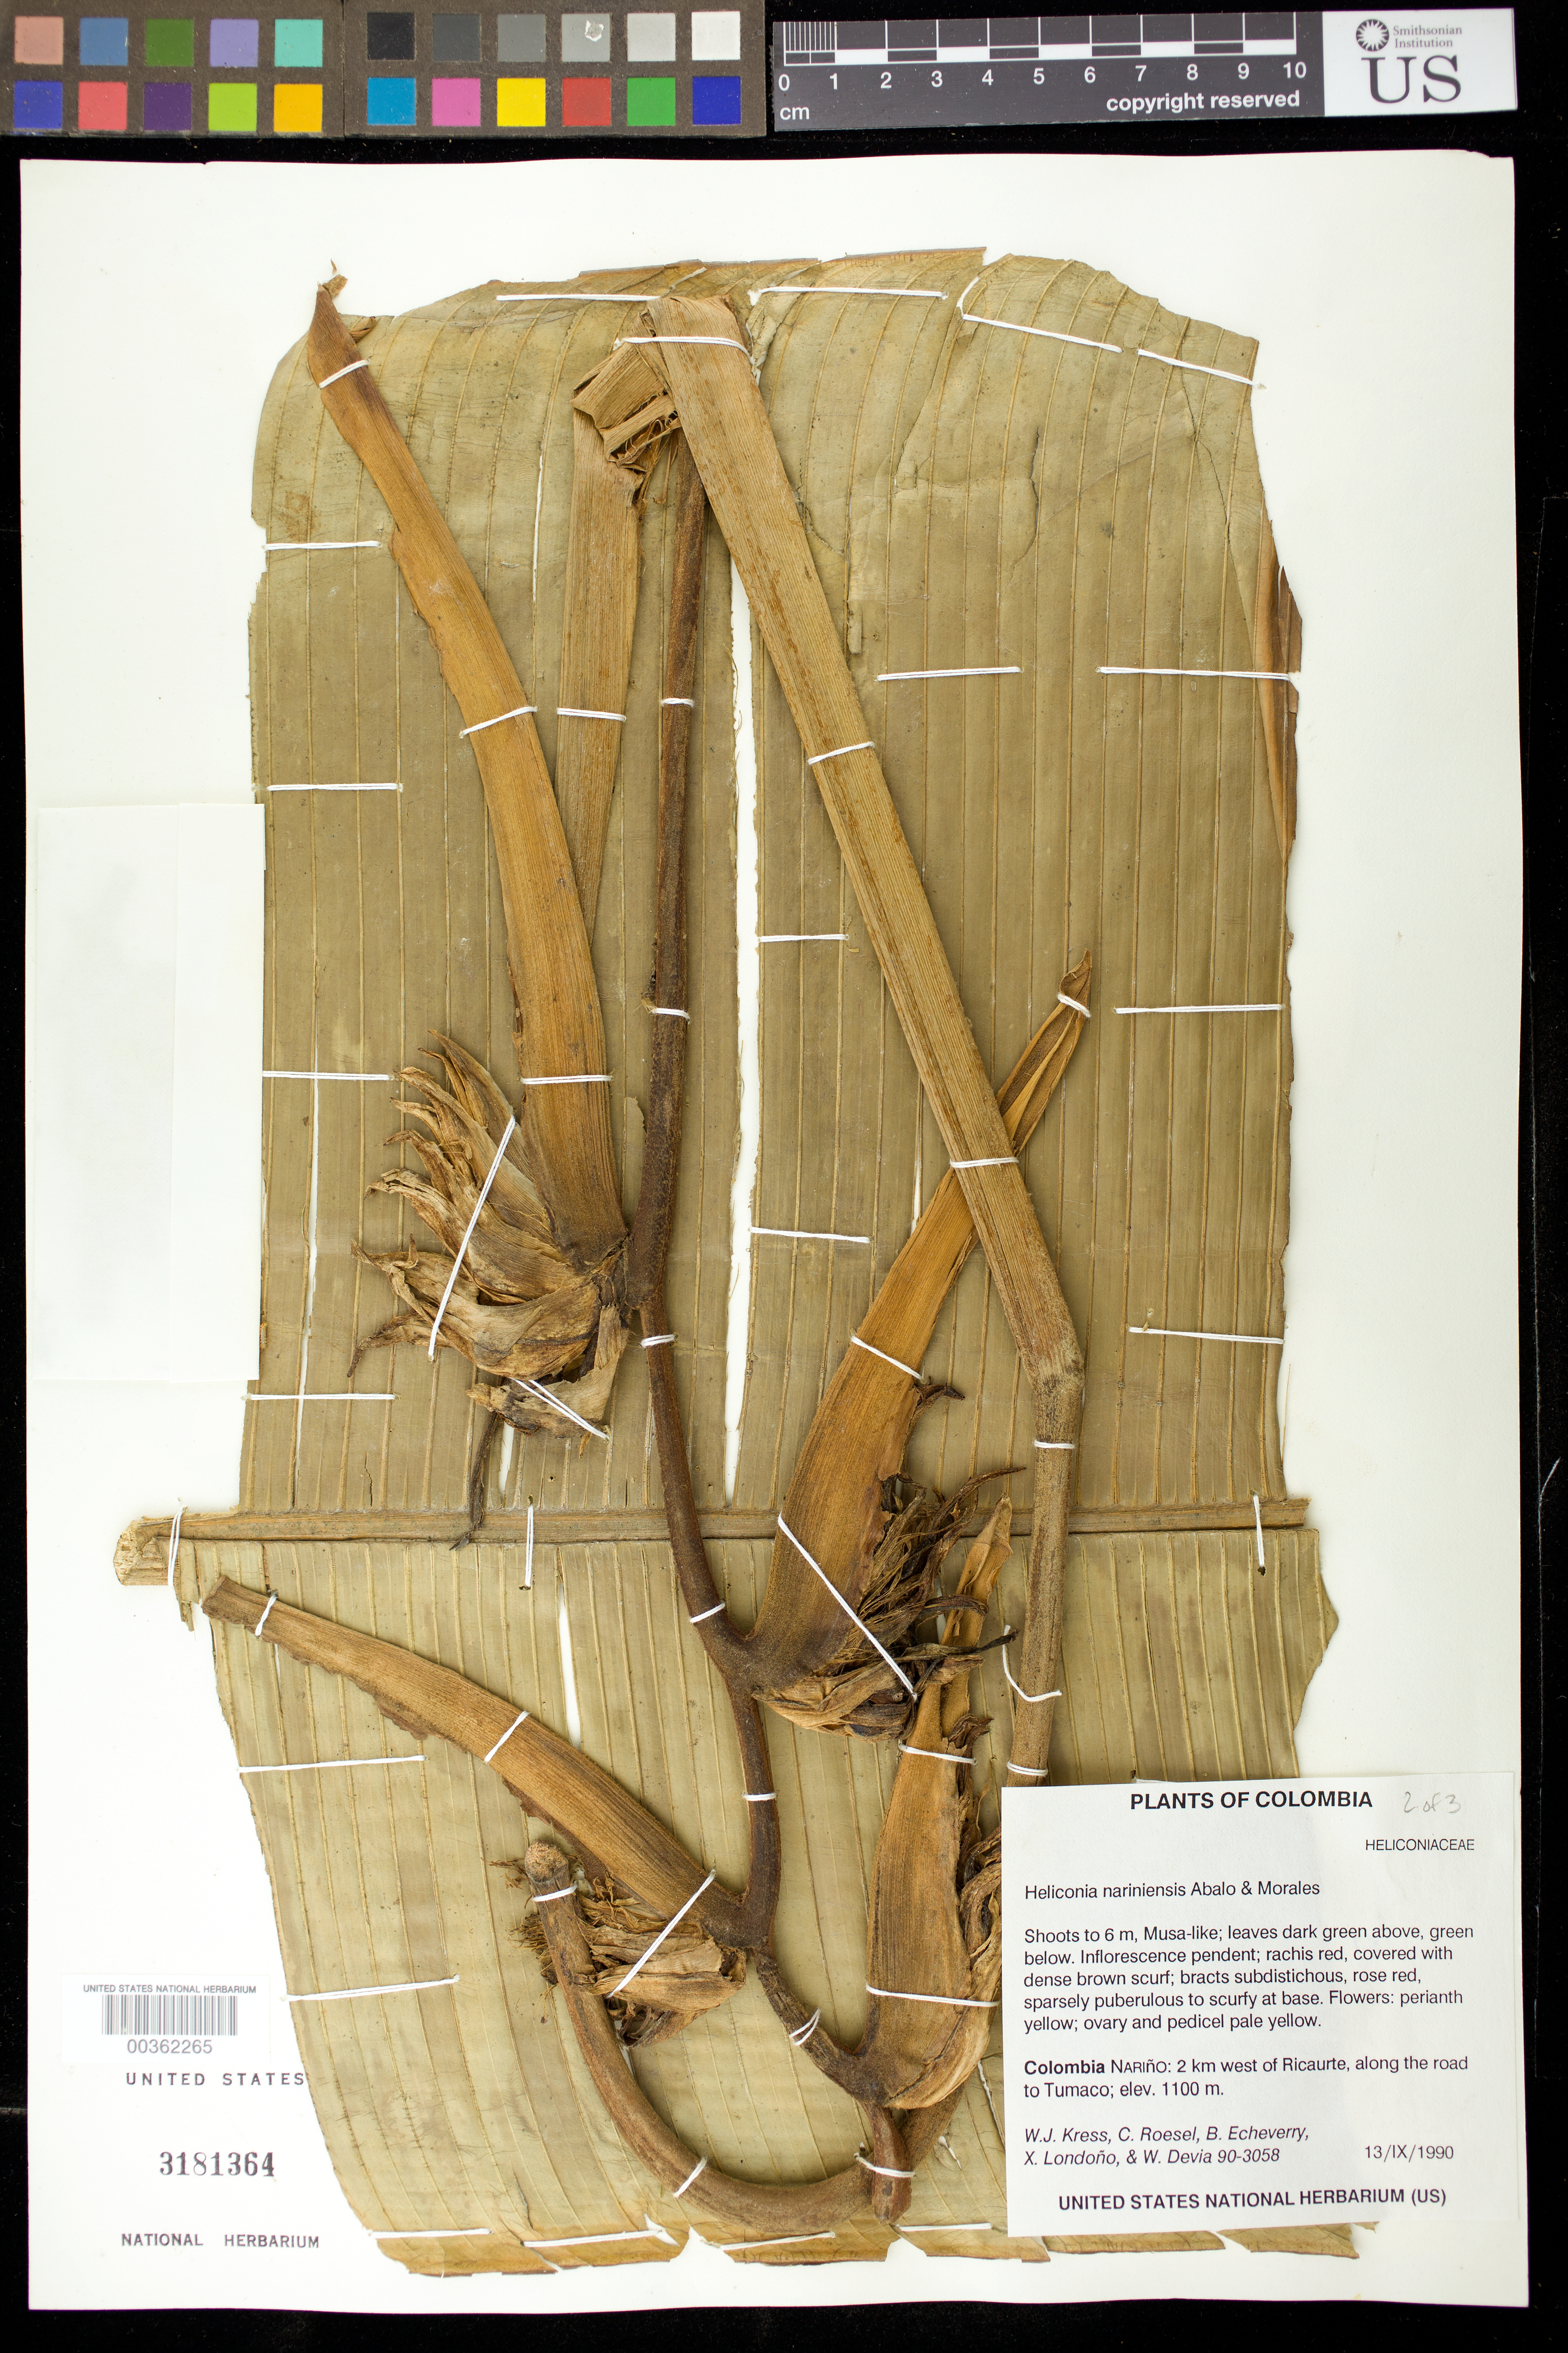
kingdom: Plantae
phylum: Tracheophyta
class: Liliopsida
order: Zingiberales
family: Heliconiaceae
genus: Heliconia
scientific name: Heliconia nariniensis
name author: Abalo & G. Morales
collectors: W. J. Kress, C. S. Roesel, B. Echeverry, X. Londoño & W. Devia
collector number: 90-3058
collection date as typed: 13 Sep 1990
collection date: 1990-09-13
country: Colombia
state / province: Nariño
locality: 2 km W of Ricaurte, along road to Tumaco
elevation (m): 1100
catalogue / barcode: US 3181364